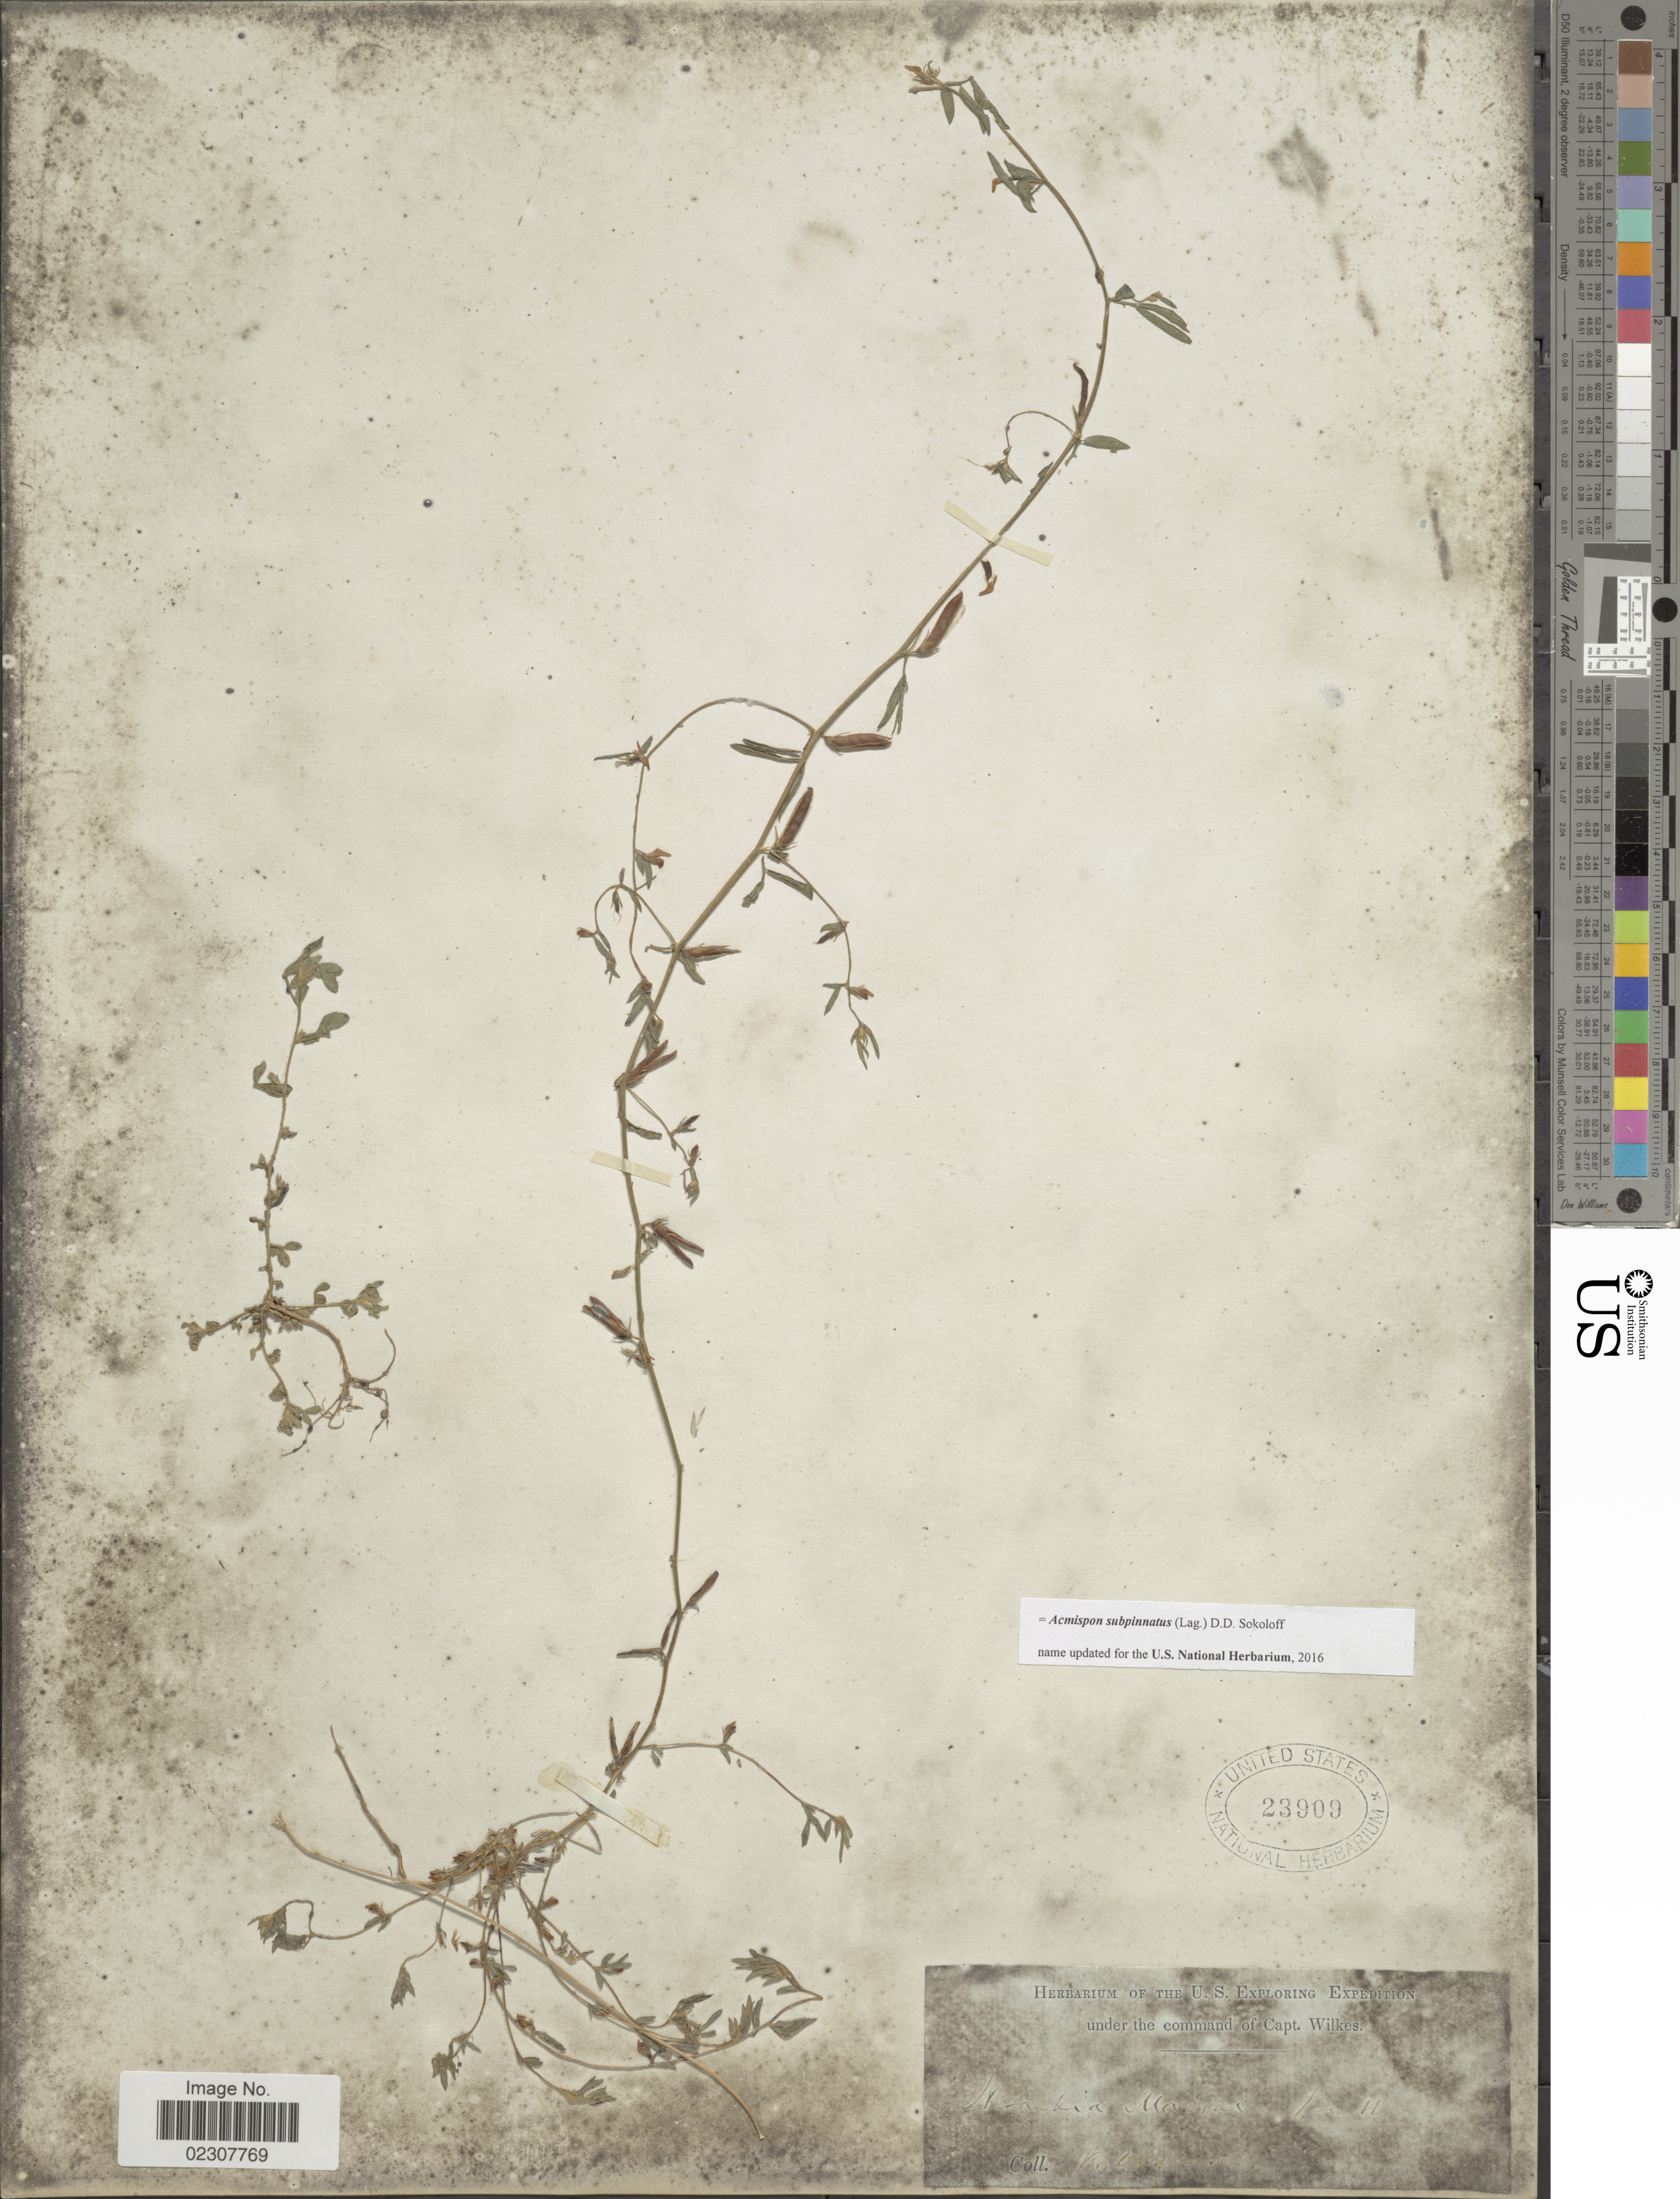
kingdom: Plantae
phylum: Tracheophyta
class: Magnoliopsida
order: Fabales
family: Fabaceae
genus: Acmispon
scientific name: Acmispon subpinnatus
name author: (Lag.) D.D. Sokoloff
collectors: Wilkes Explor. Exped.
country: Chile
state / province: Valparaíso (V)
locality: Valparaiso.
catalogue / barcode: US 23909